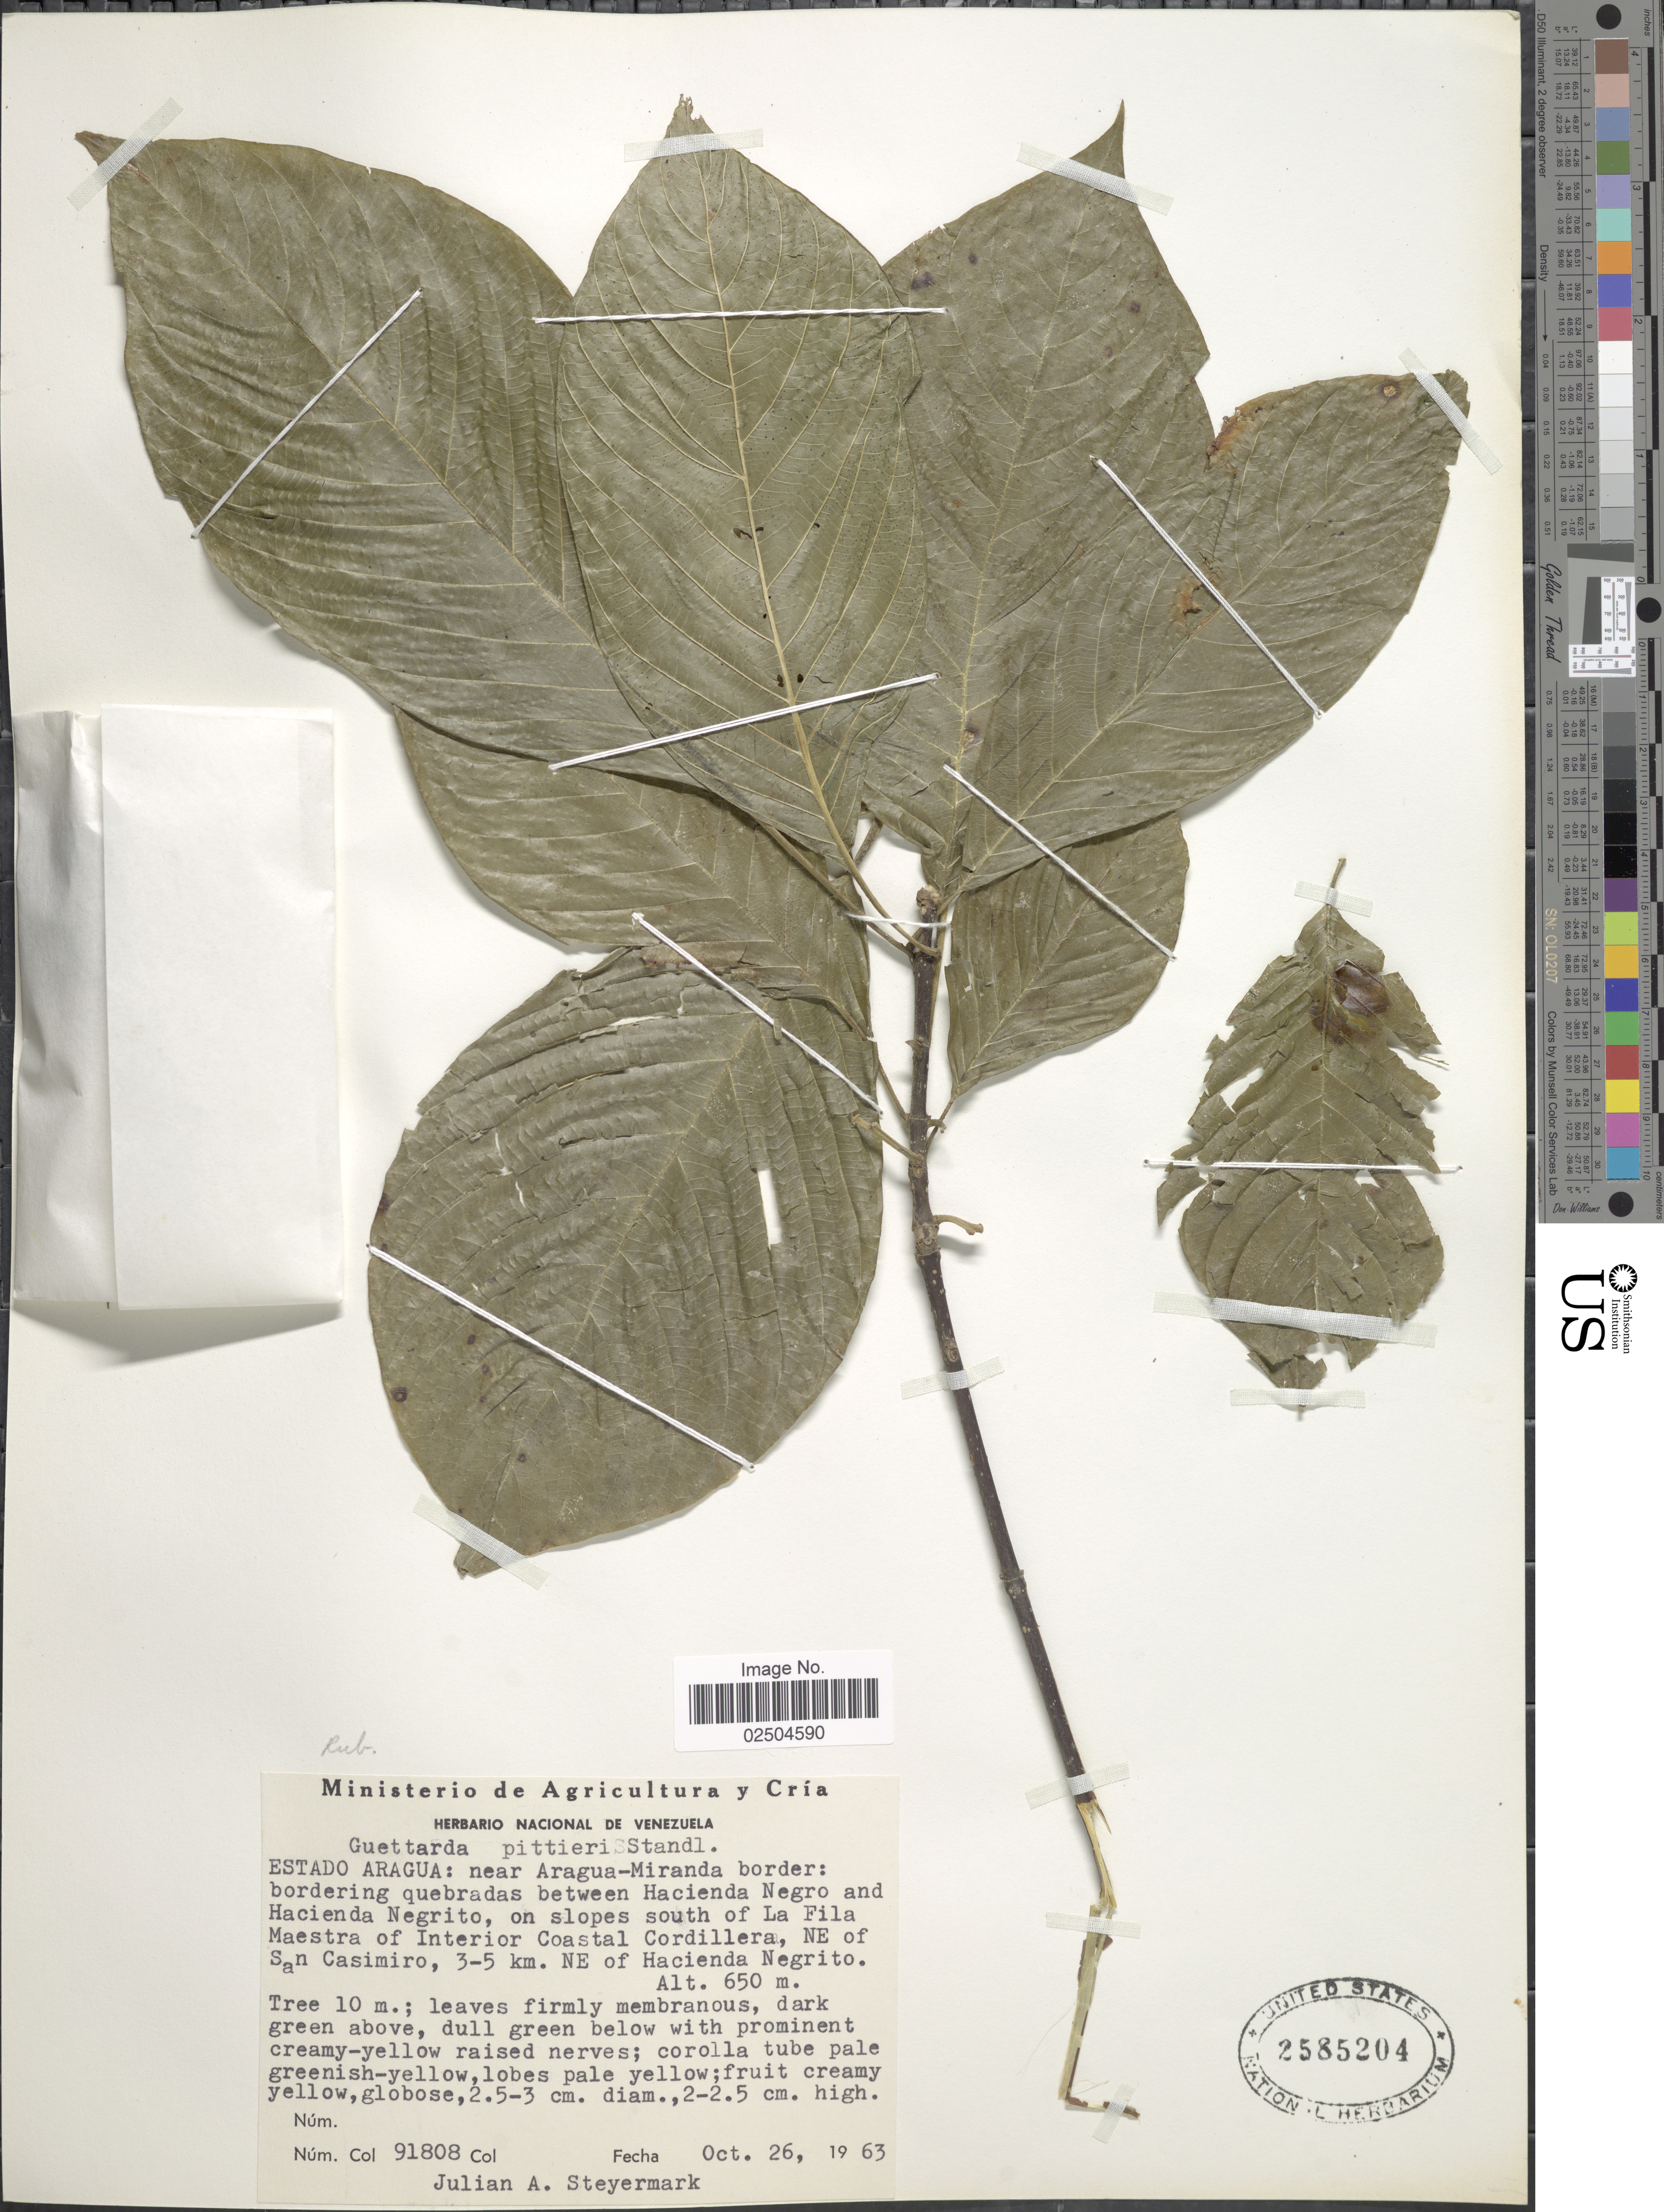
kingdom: Plantae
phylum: Tracheophyta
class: Magnoliopsida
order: Gentianales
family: Rubiaceae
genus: Guettarda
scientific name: Guettarda pittieri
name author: Standl.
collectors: J. Steyermark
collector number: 91808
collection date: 1963-10-26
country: Venezuela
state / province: Aragua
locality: Estado Aragua: near Aragua-Miranda border: bordering quebradas between Hacienda Negro and Hacienda Negrito, on slopes south of La Fila Maestra of Interior Coastall Cordillera, NE of San Casimiro, 3-5 km. NE of Hacienda Negrito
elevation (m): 650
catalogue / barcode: US 2585204